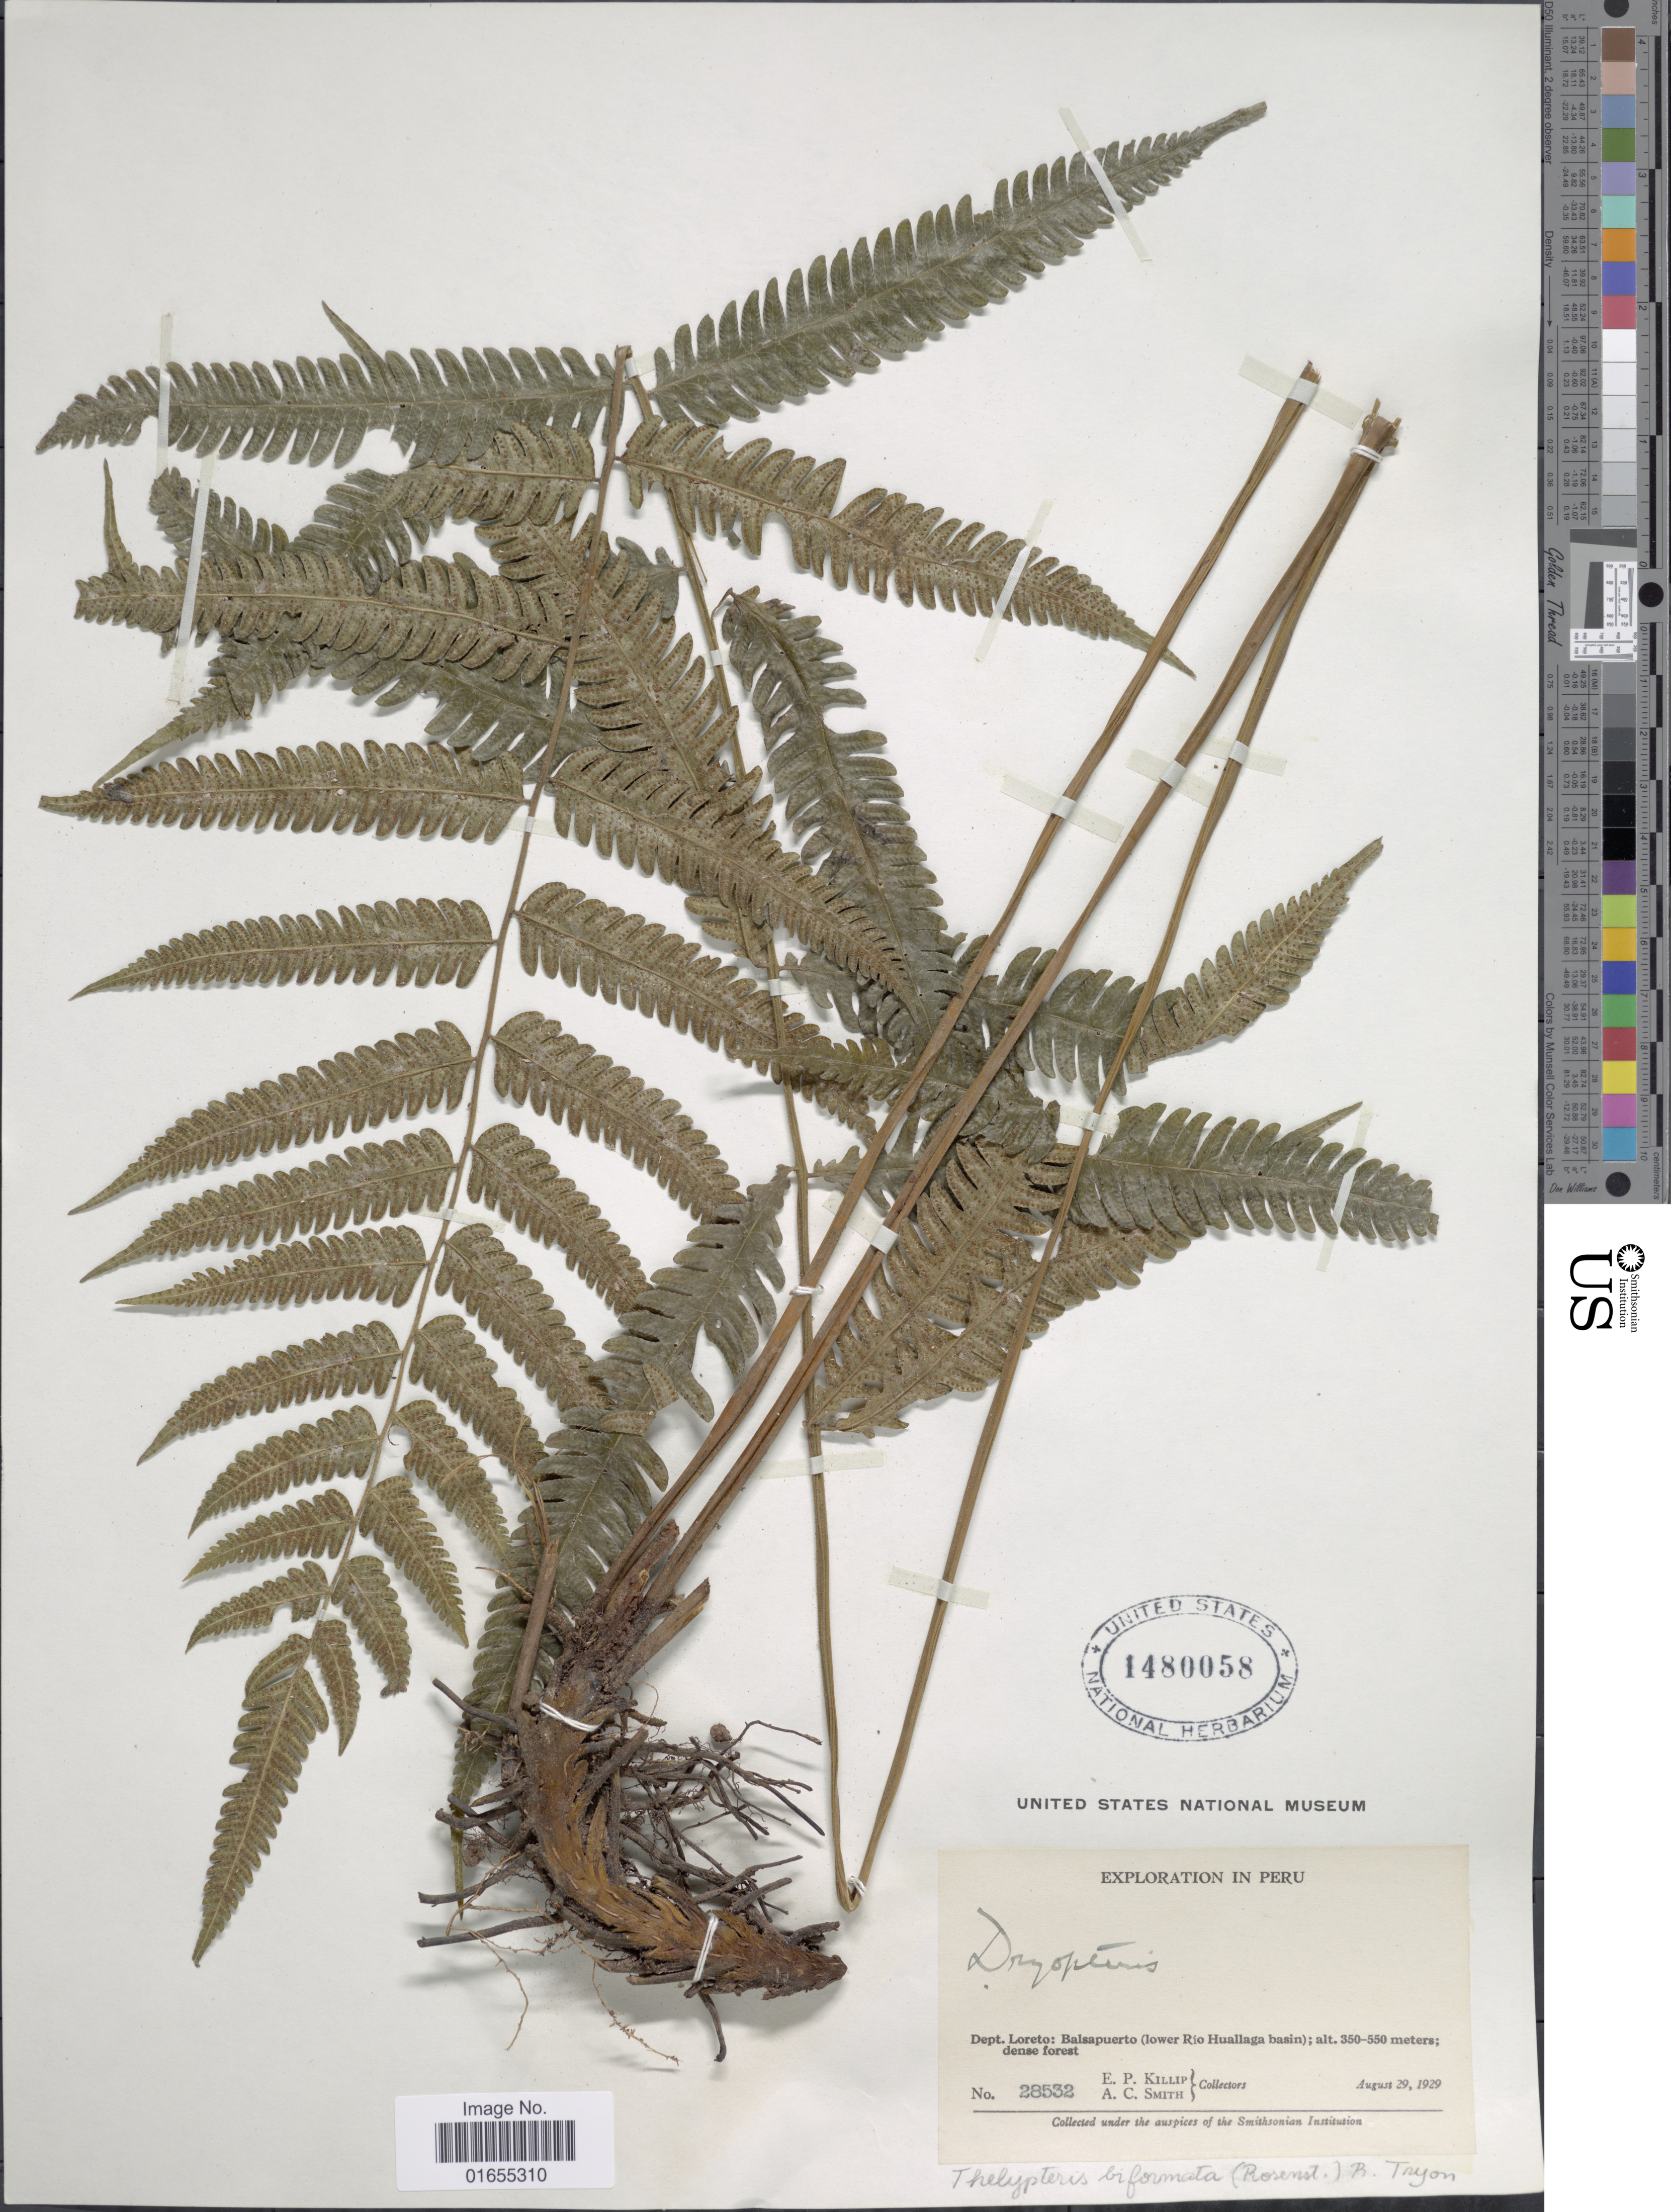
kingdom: Plantae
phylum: Tracheophyta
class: Polypodiopsida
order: Polypodiales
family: Thelypteridaceae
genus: Goniopteris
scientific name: Goniopteris biformata (Rosenst.) comb. nov., ined 2015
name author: (Rosenst.)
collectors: E. P. Killip & A. C. Smith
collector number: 28532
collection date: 1929-08-29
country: Peru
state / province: Loreto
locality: Balsapuerto (lower Rio Huallaga basin)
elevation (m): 350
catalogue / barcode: US 1480058